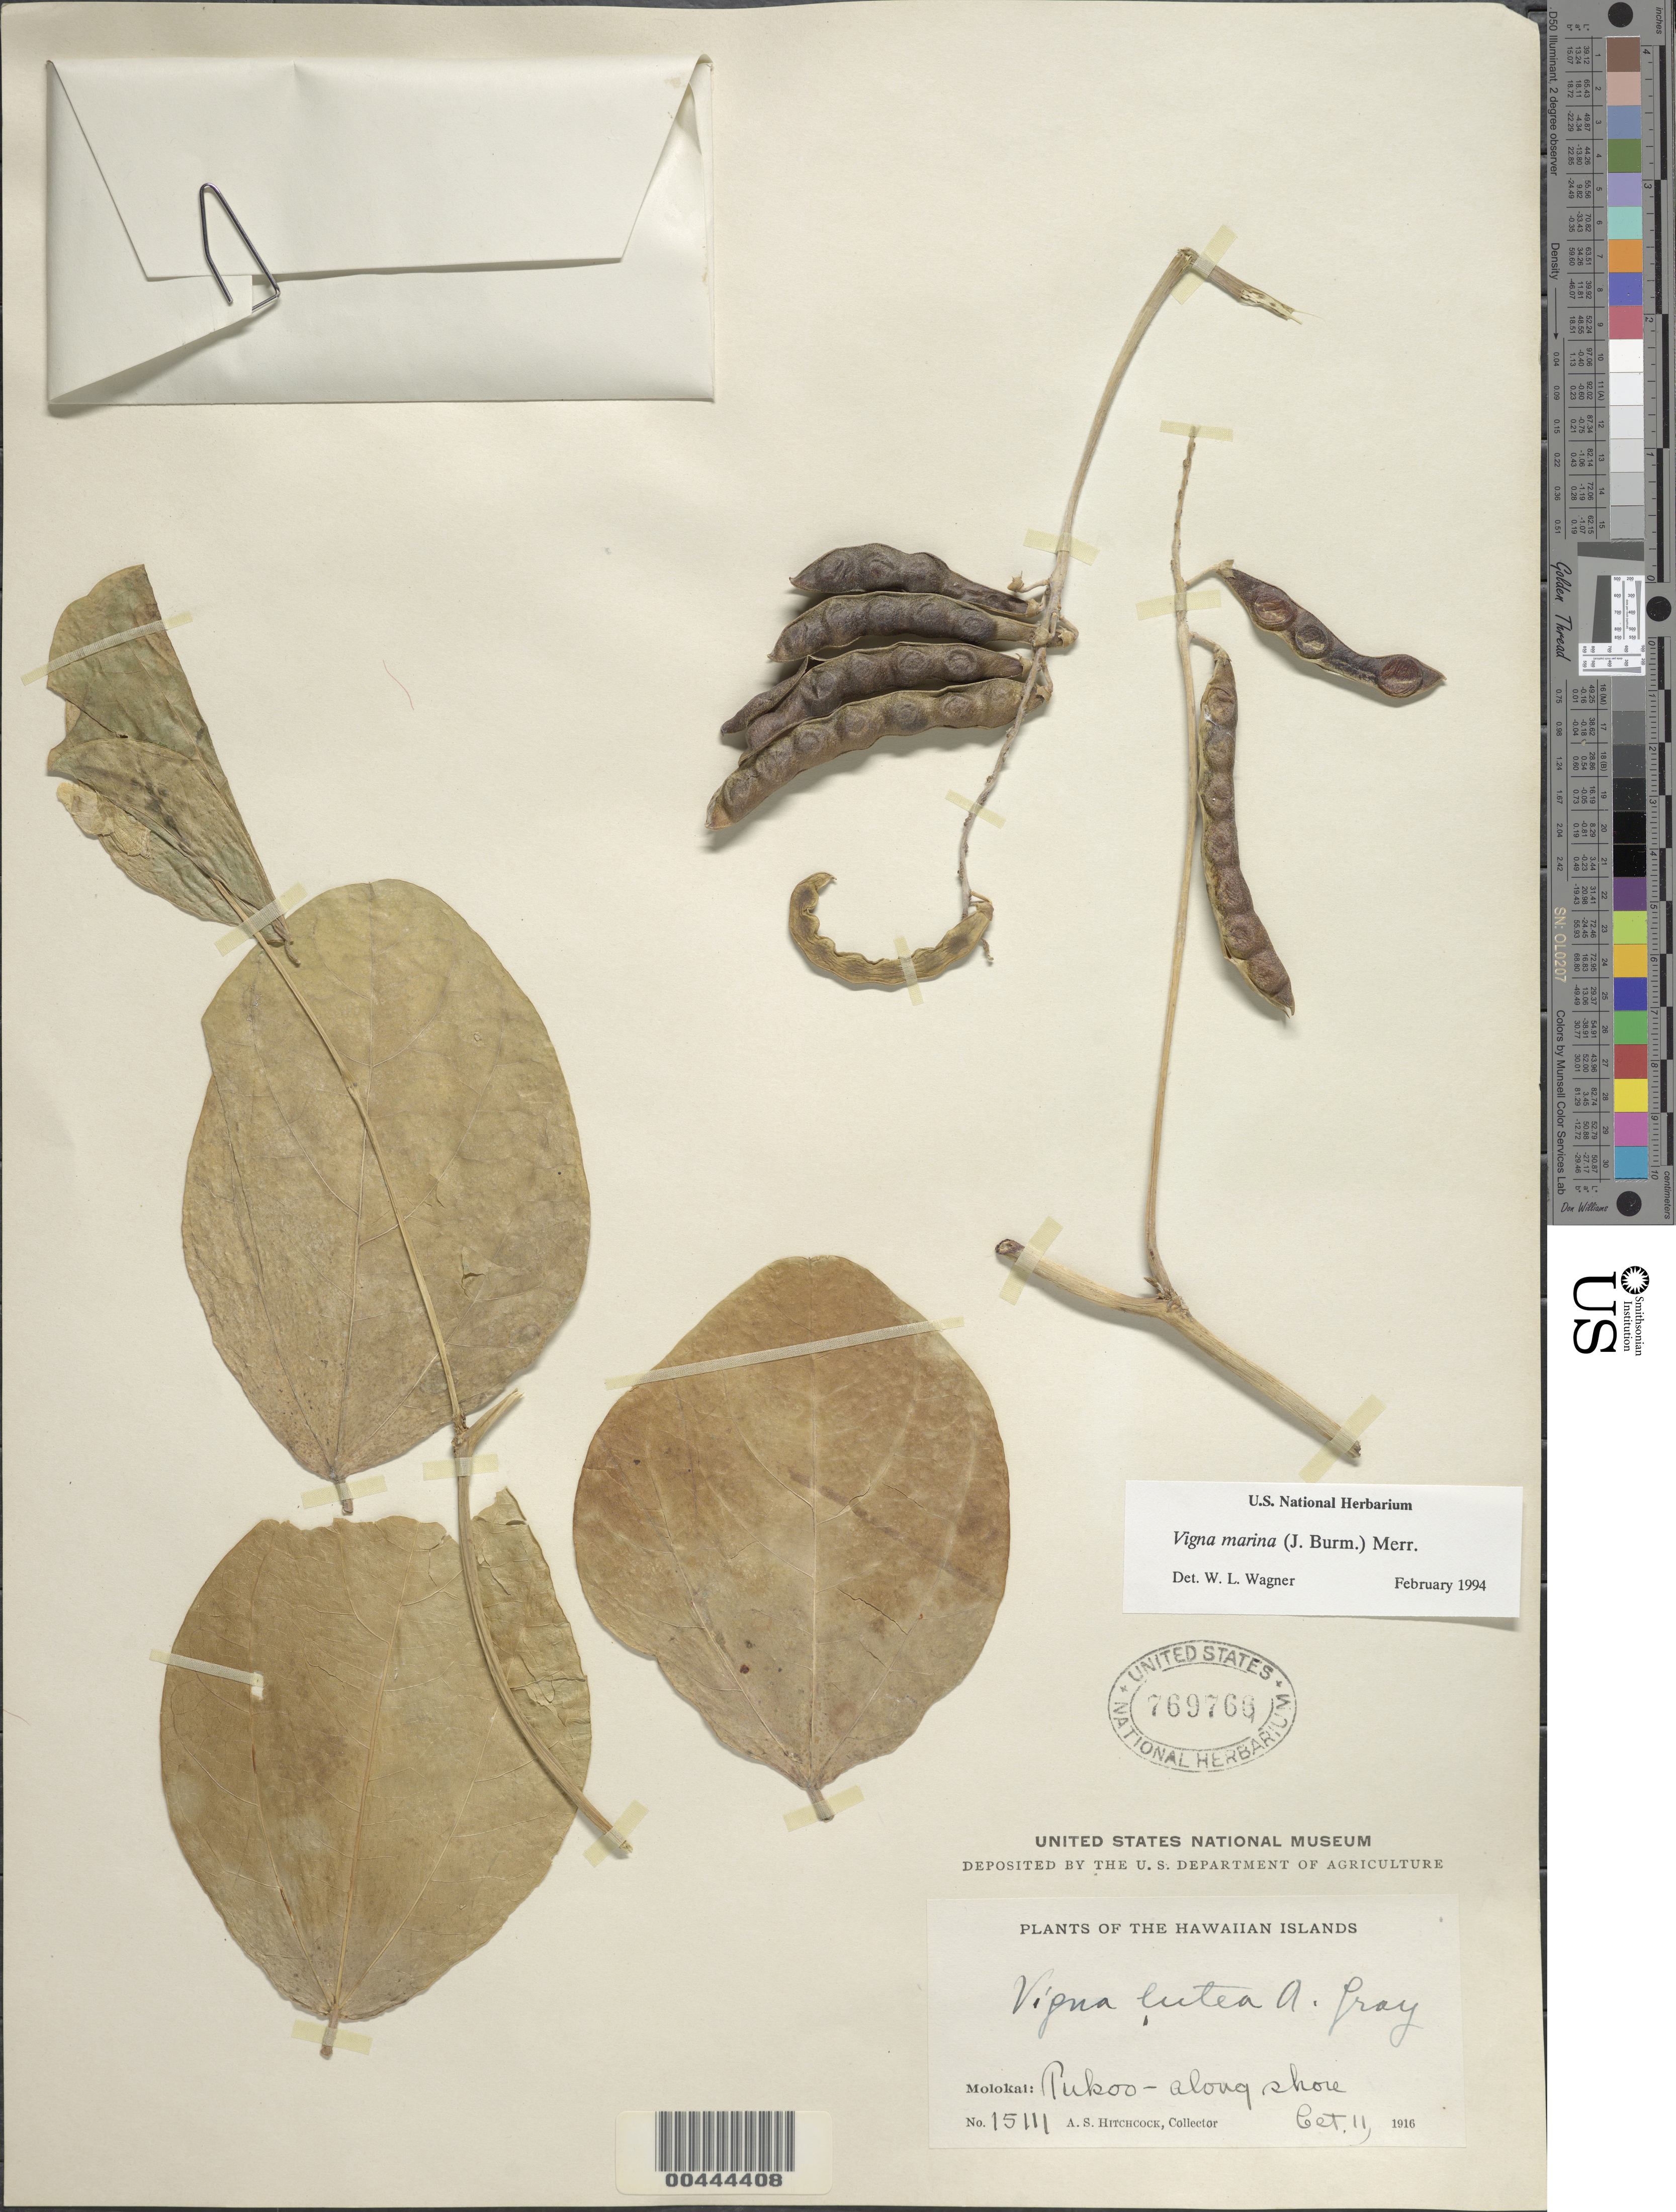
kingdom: Plantae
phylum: Tracheophyta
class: Magnoliopsida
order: Fabales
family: Fabaceae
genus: Vigna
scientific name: Vigna marina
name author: (Burm.) Merr.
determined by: Wagner, W. L., (BOT), Smithsonian Institution - National Museum of Natural History (UNITED STATES)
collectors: A. S. Hitchcock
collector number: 15111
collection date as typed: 11 Oct 1916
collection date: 1916-10-11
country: United States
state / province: Hawaii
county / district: Maui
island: Moloka'i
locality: Pukoo - along shore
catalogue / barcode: US 769766